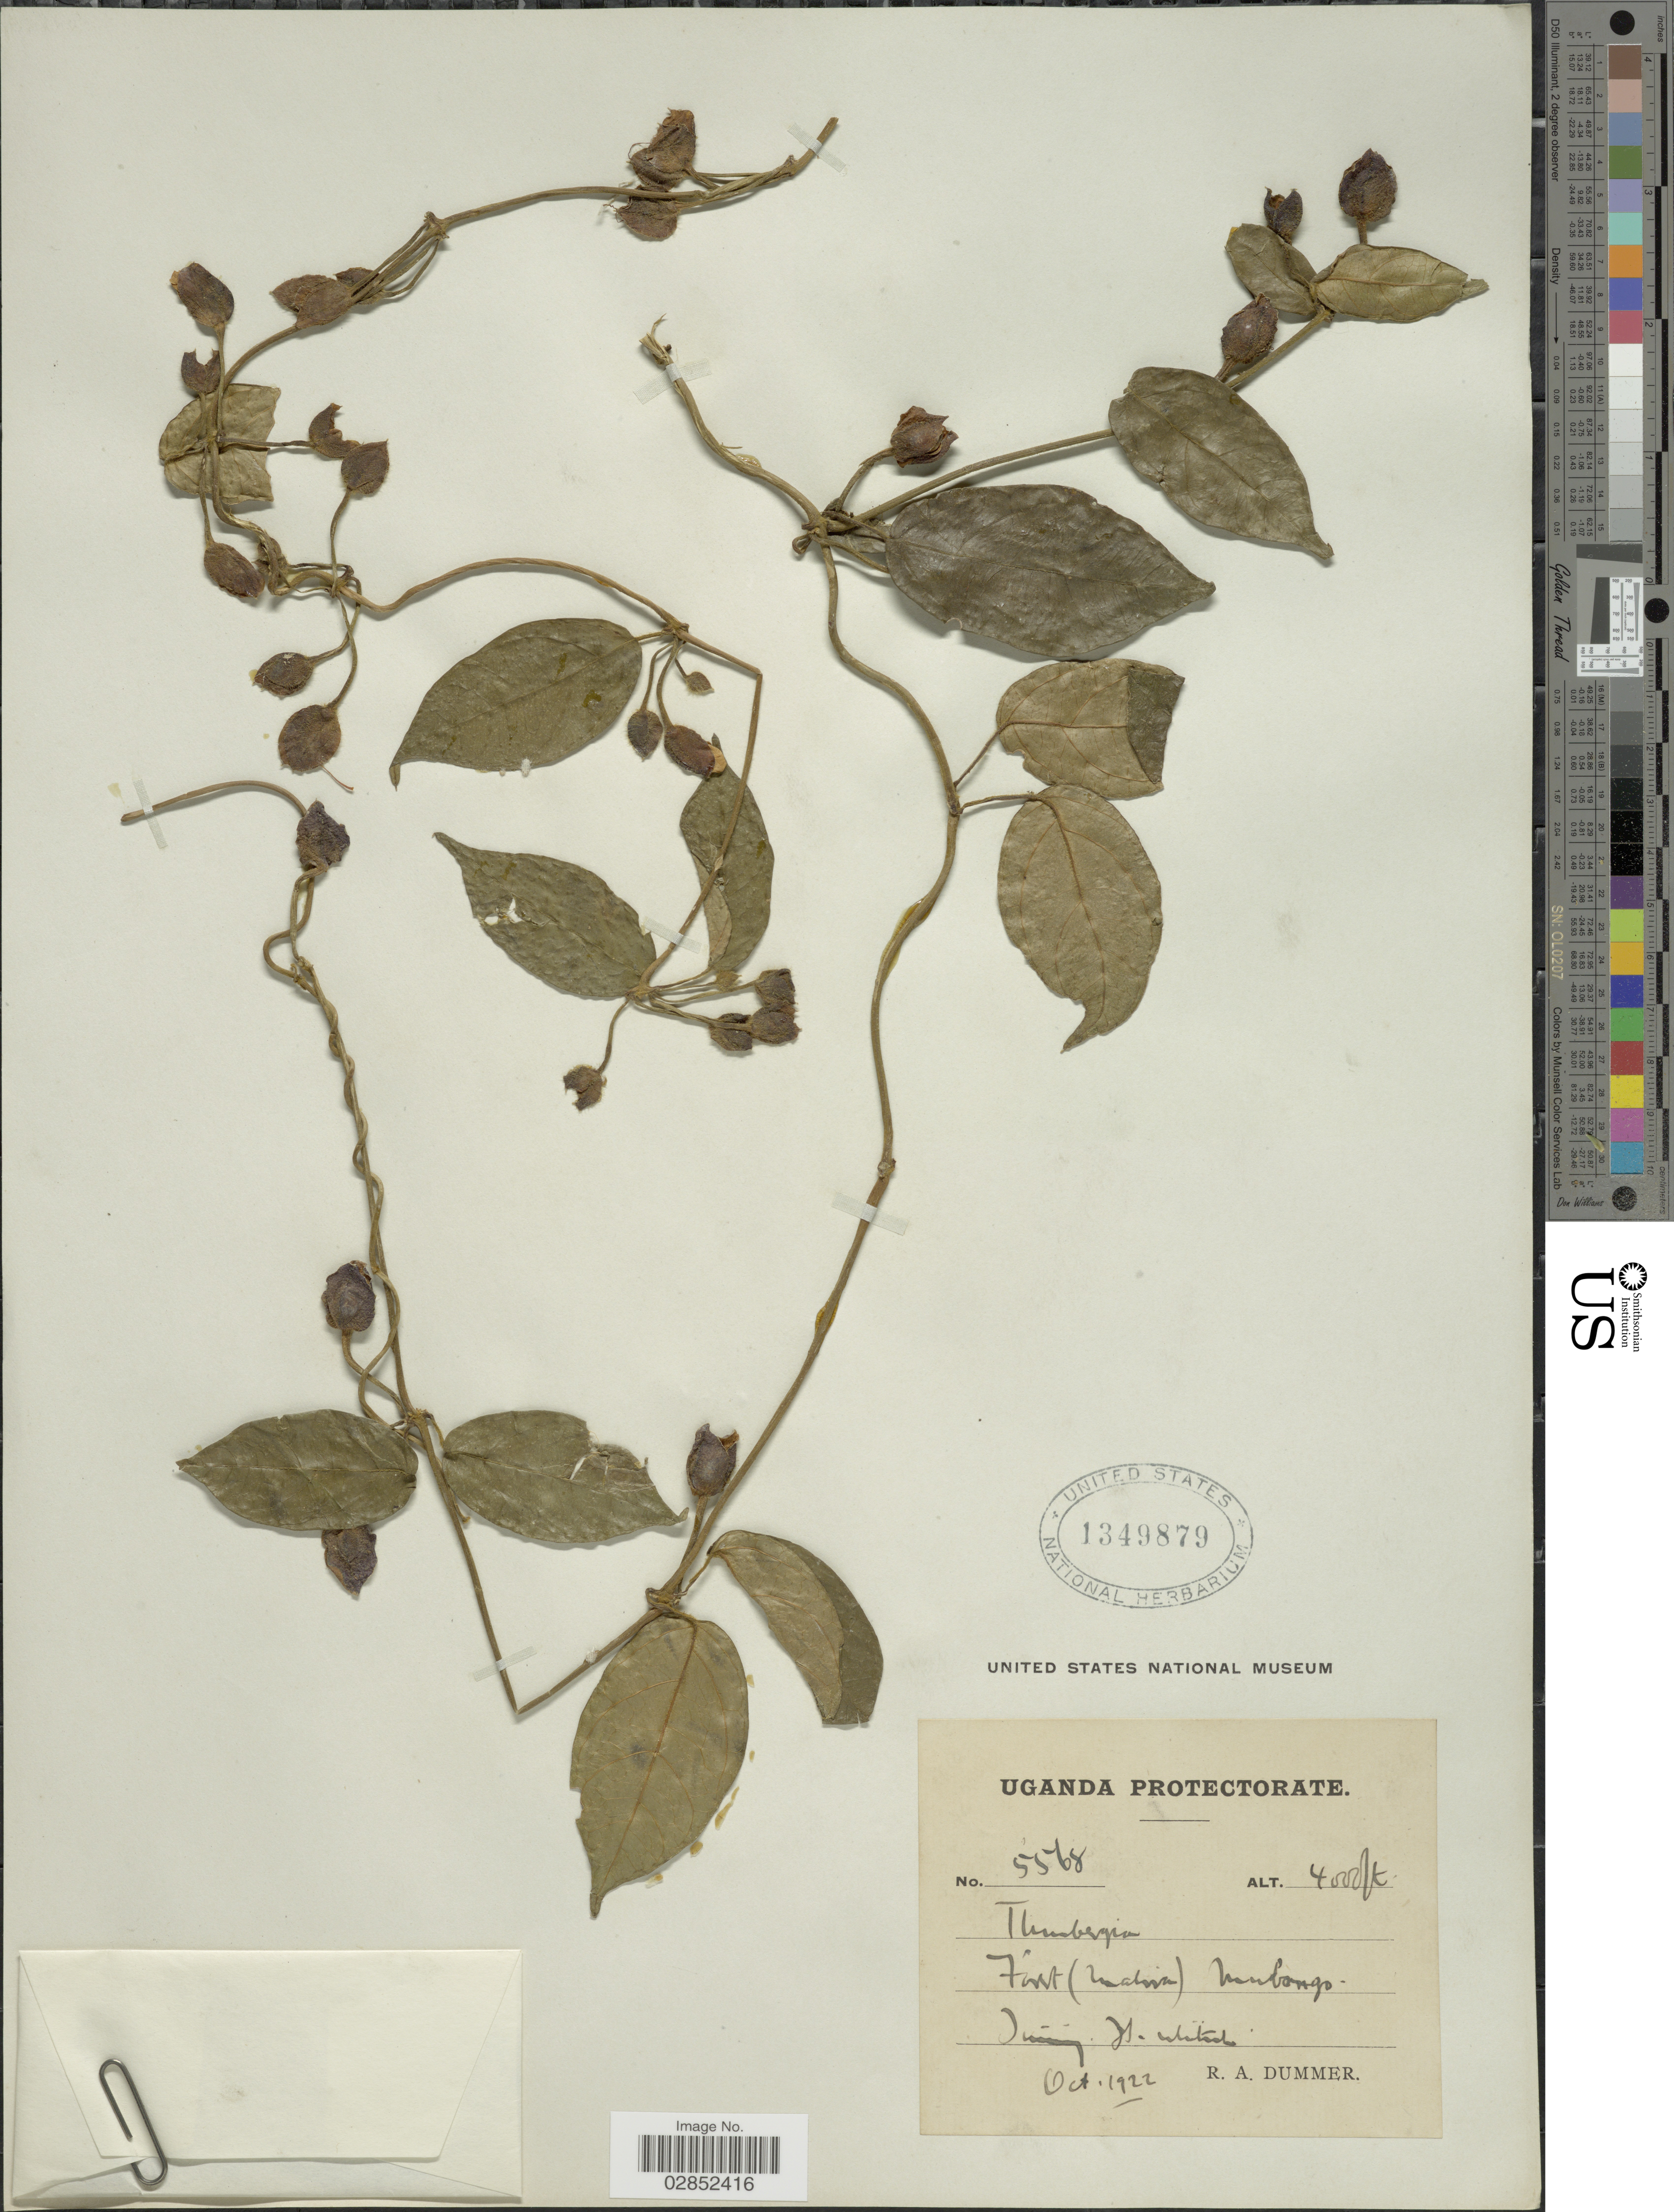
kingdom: Plantae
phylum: Tracheophyta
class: Magnoliopsida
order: Lamiales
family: Acanthaceae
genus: Thunbergia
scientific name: Thunbergia sp.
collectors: R. A. Dümmer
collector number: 5568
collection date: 1922-10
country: Uganda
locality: Uganda Protectorate, Forêt (Malwa) Mubongo.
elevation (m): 1219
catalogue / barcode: US 1349879